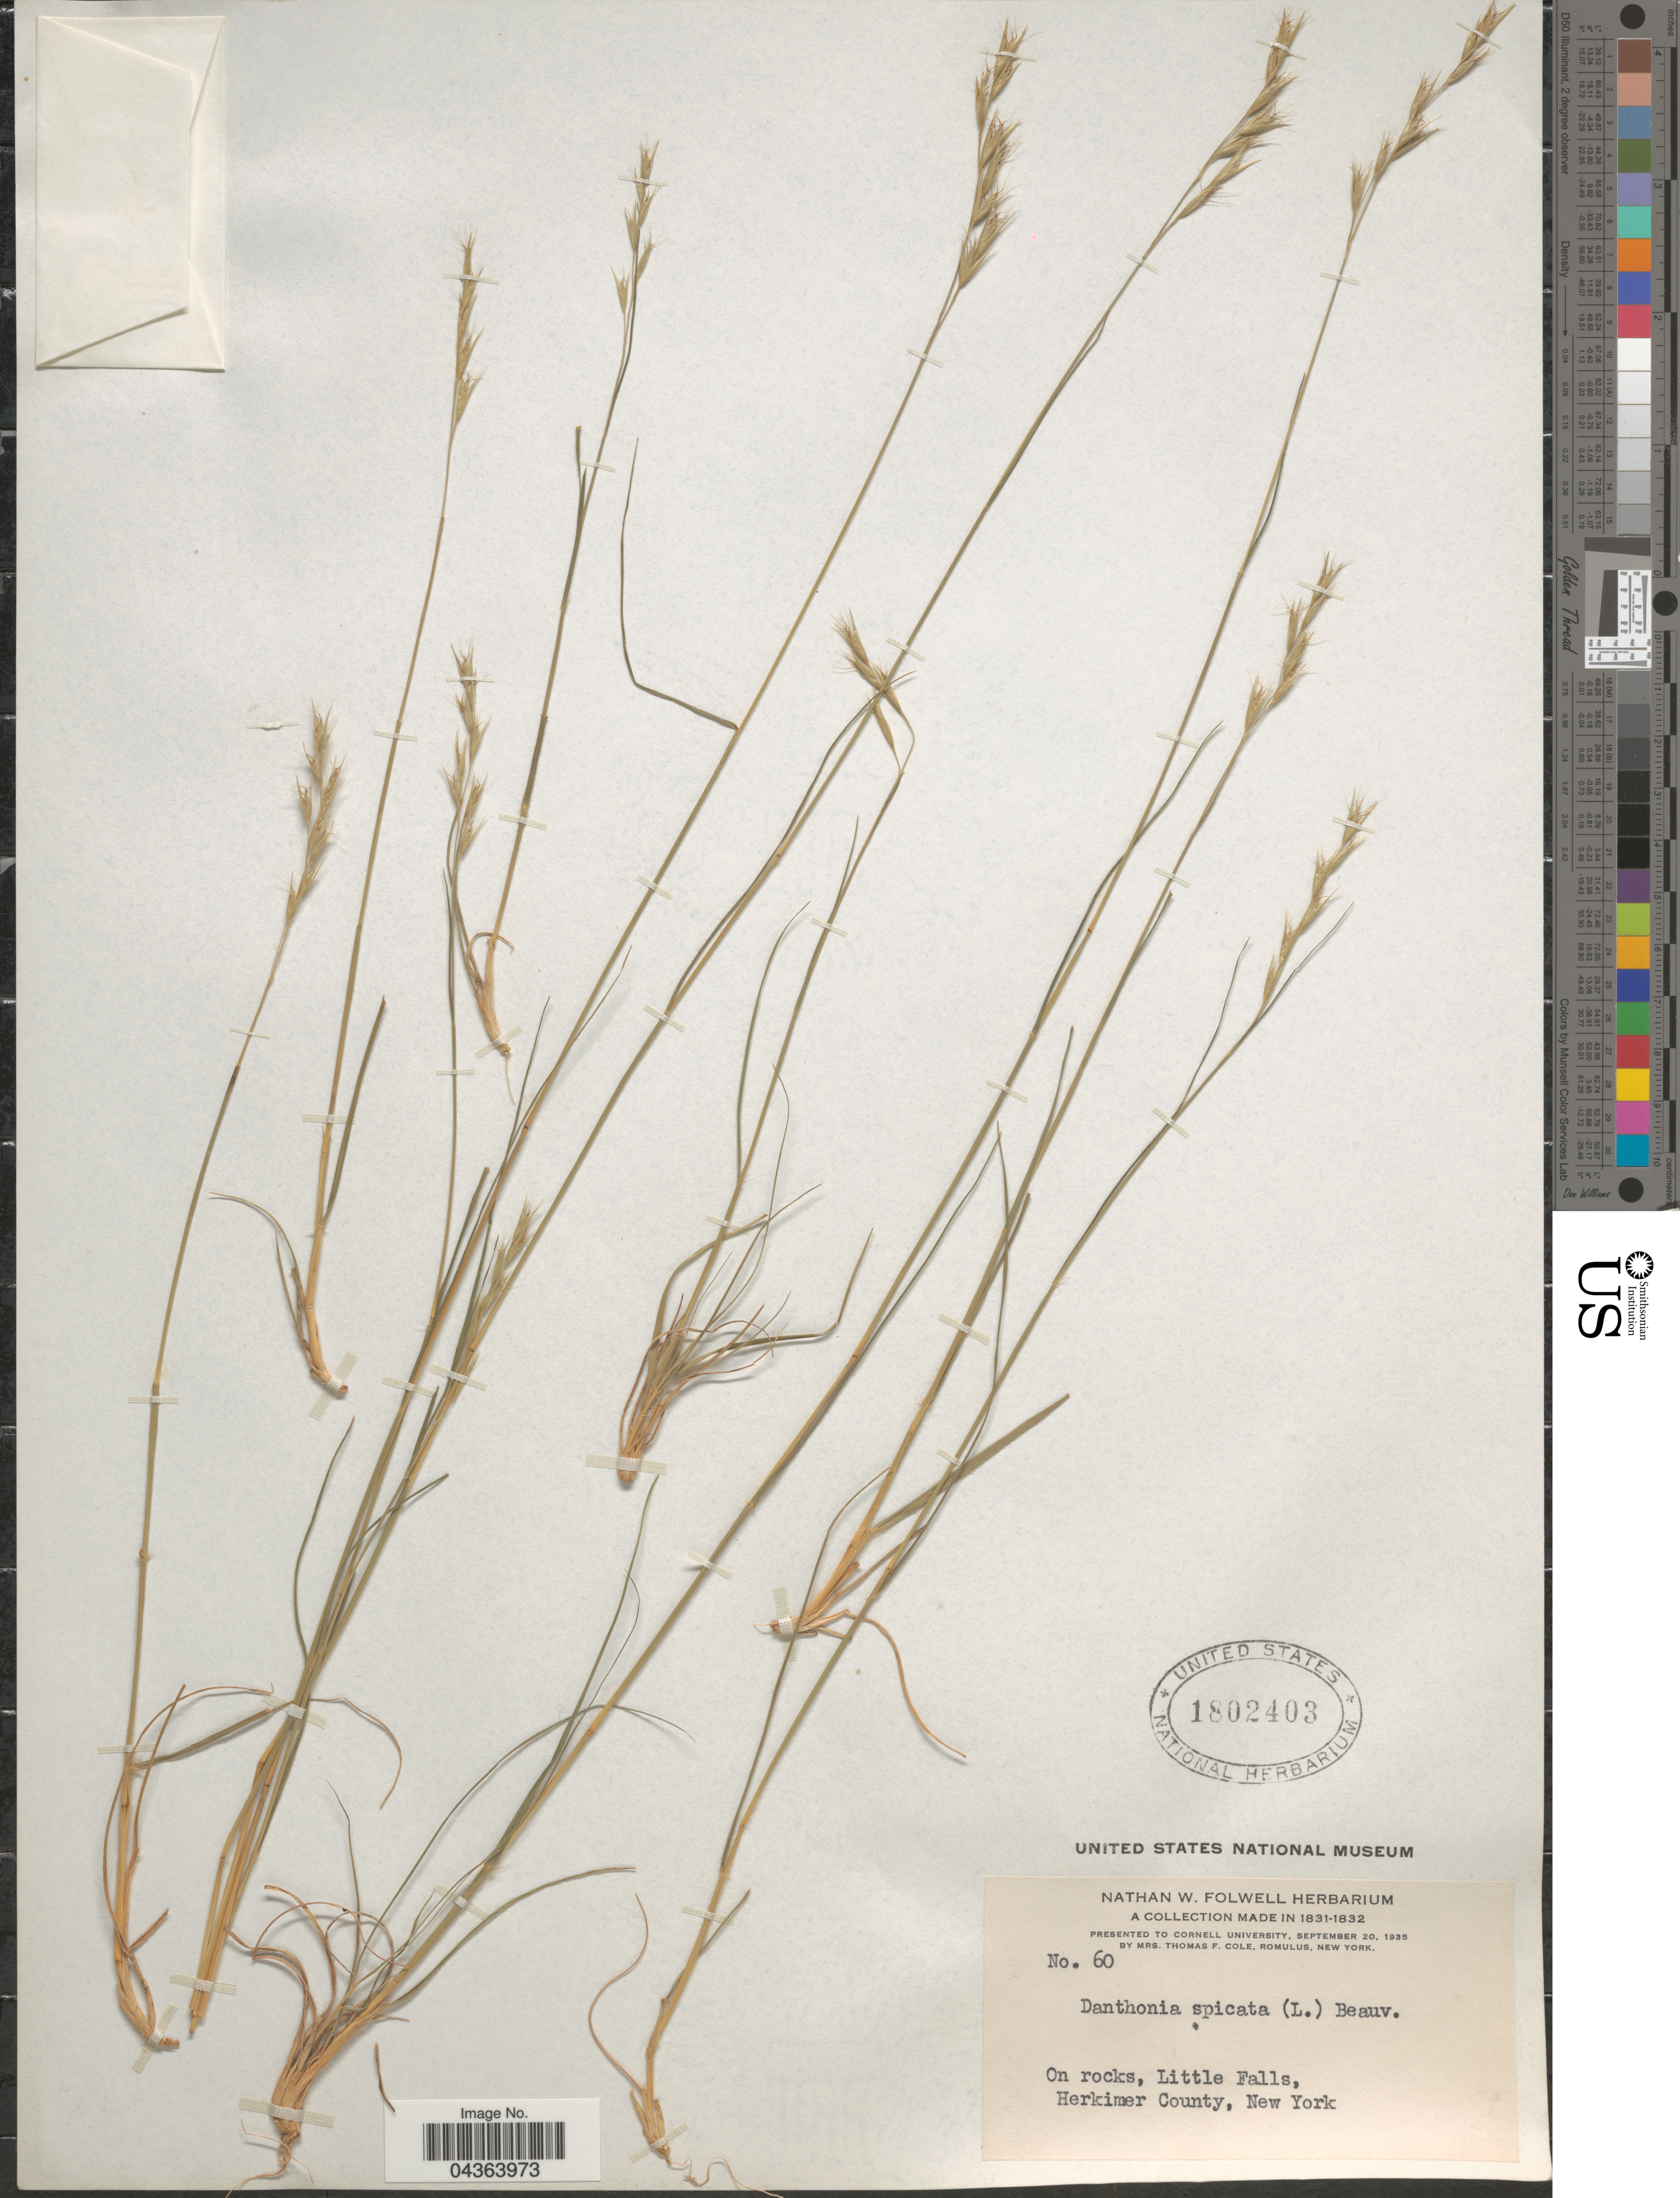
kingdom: Plantae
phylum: Tracheophyta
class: Liliopsida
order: Poales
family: Poaceae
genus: Danthonia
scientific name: Danthonia spicata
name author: (L.) P. Beauv. ex Roem. & Schult.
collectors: ex herb. Nathan W. Folwell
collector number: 60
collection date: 1831/1832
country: United States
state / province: New York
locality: On rocks, Little Falls, Herkimer County.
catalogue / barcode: US 1802403